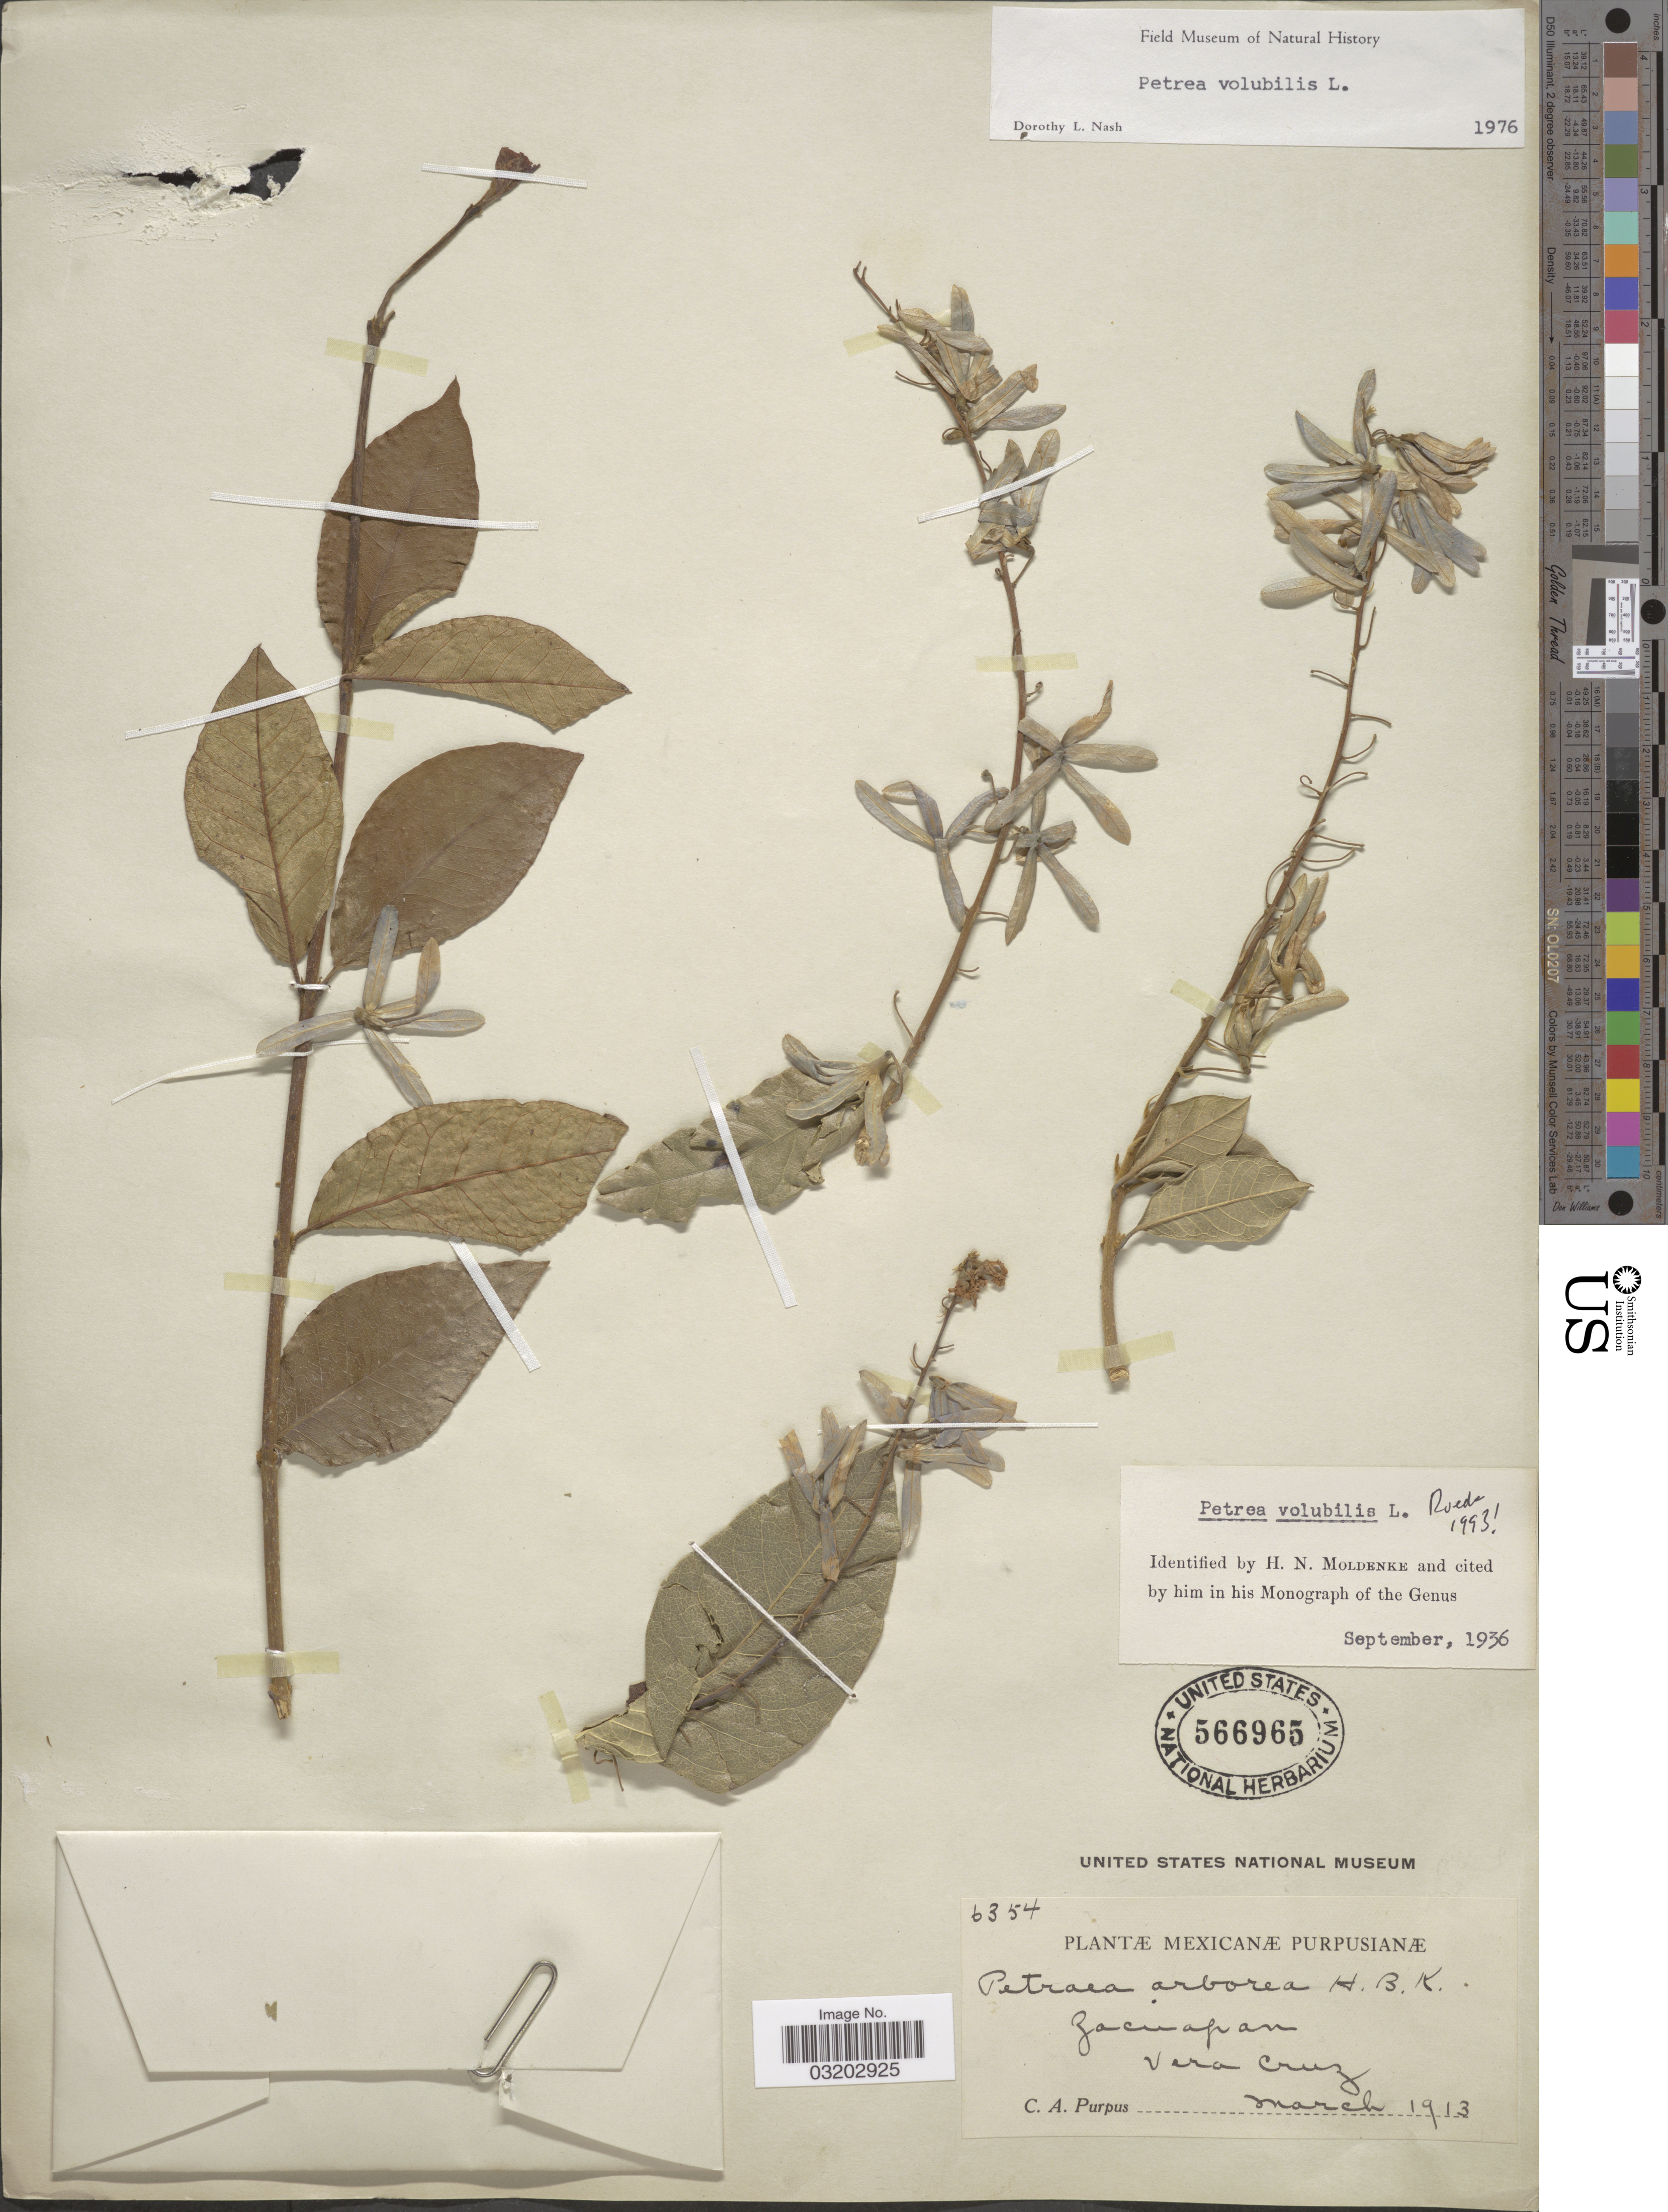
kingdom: Plantae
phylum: Tracheophyta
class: Magnoliopsida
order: Lamiales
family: Verbenaceae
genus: Petrea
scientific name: Petrea volubilis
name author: L.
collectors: C. A. Purpus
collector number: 6354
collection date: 1913-03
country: Mexico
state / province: Veracruz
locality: Zacuapan, Vera Cruz.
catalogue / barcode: US 566965